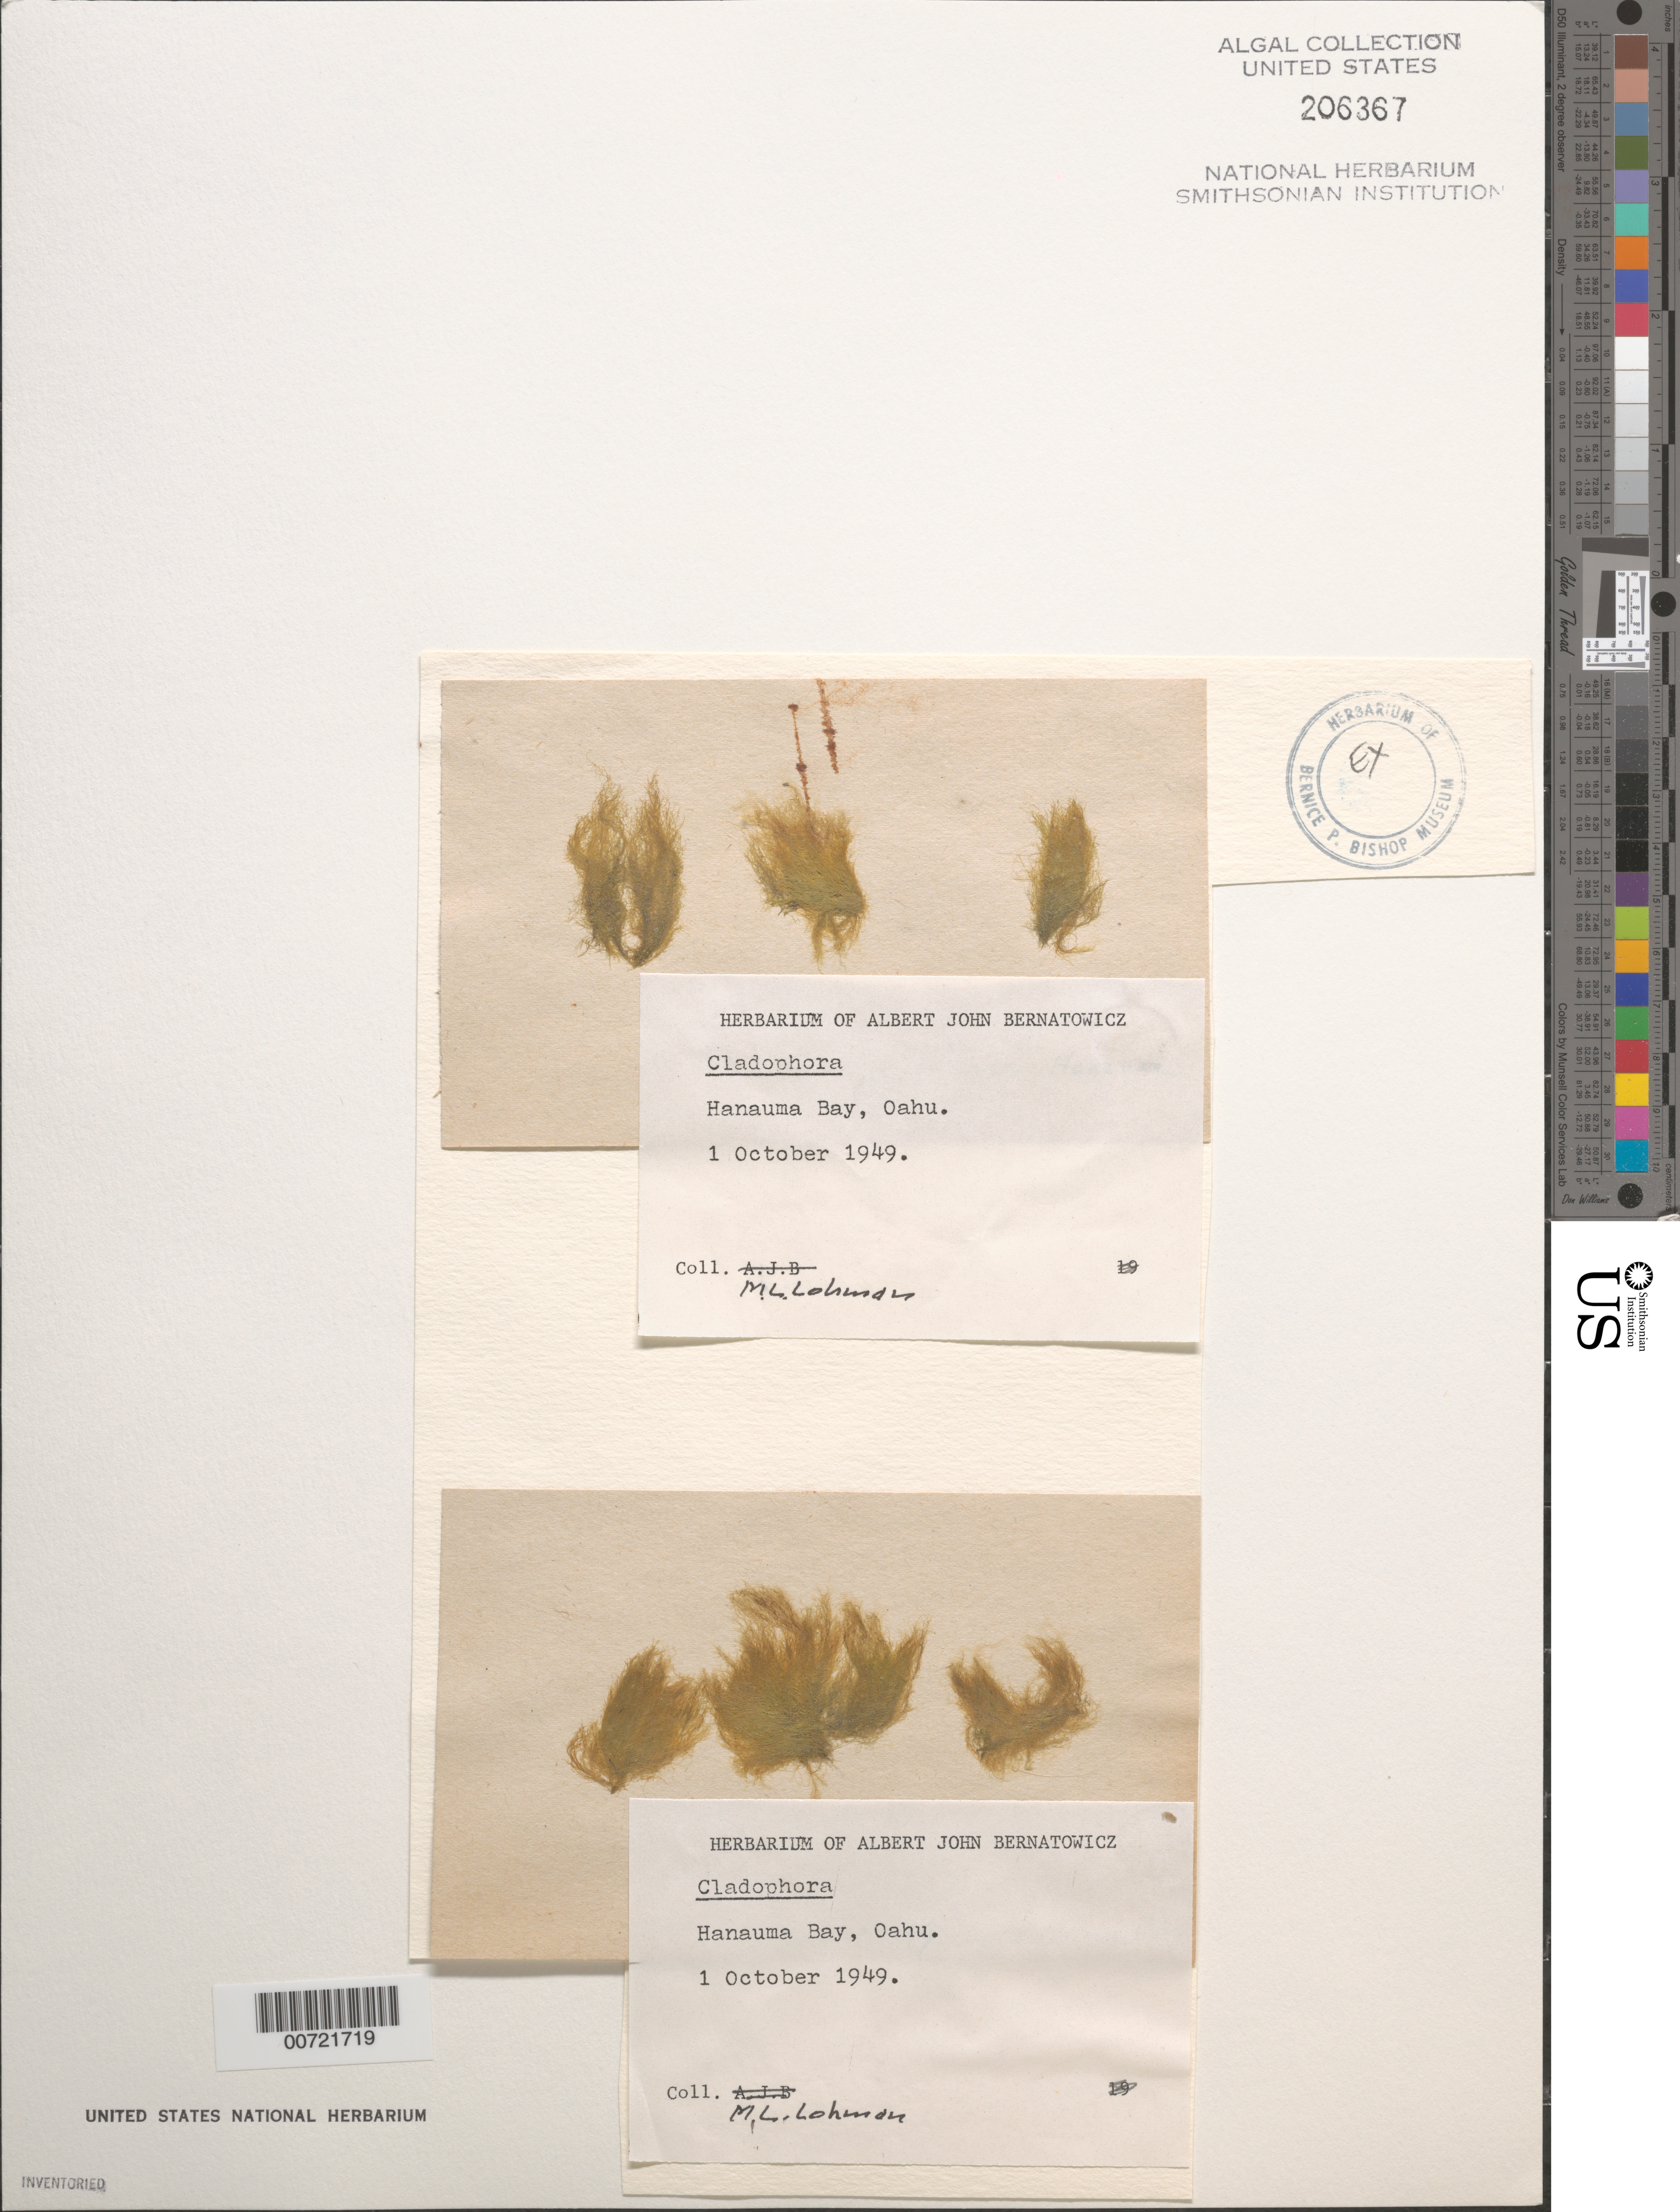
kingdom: Plantae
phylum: Chlorophyta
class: Ulvophyceae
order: Cladophorales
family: Cladophoraceae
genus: Cladophora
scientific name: Cladophora sp.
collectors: M. Lohman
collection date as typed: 01 Oct 1949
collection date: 1949-10-01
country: United States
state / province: Hawaii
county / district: Honolulu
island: Oahu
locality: Hanauma Bay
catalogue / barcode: US 206367